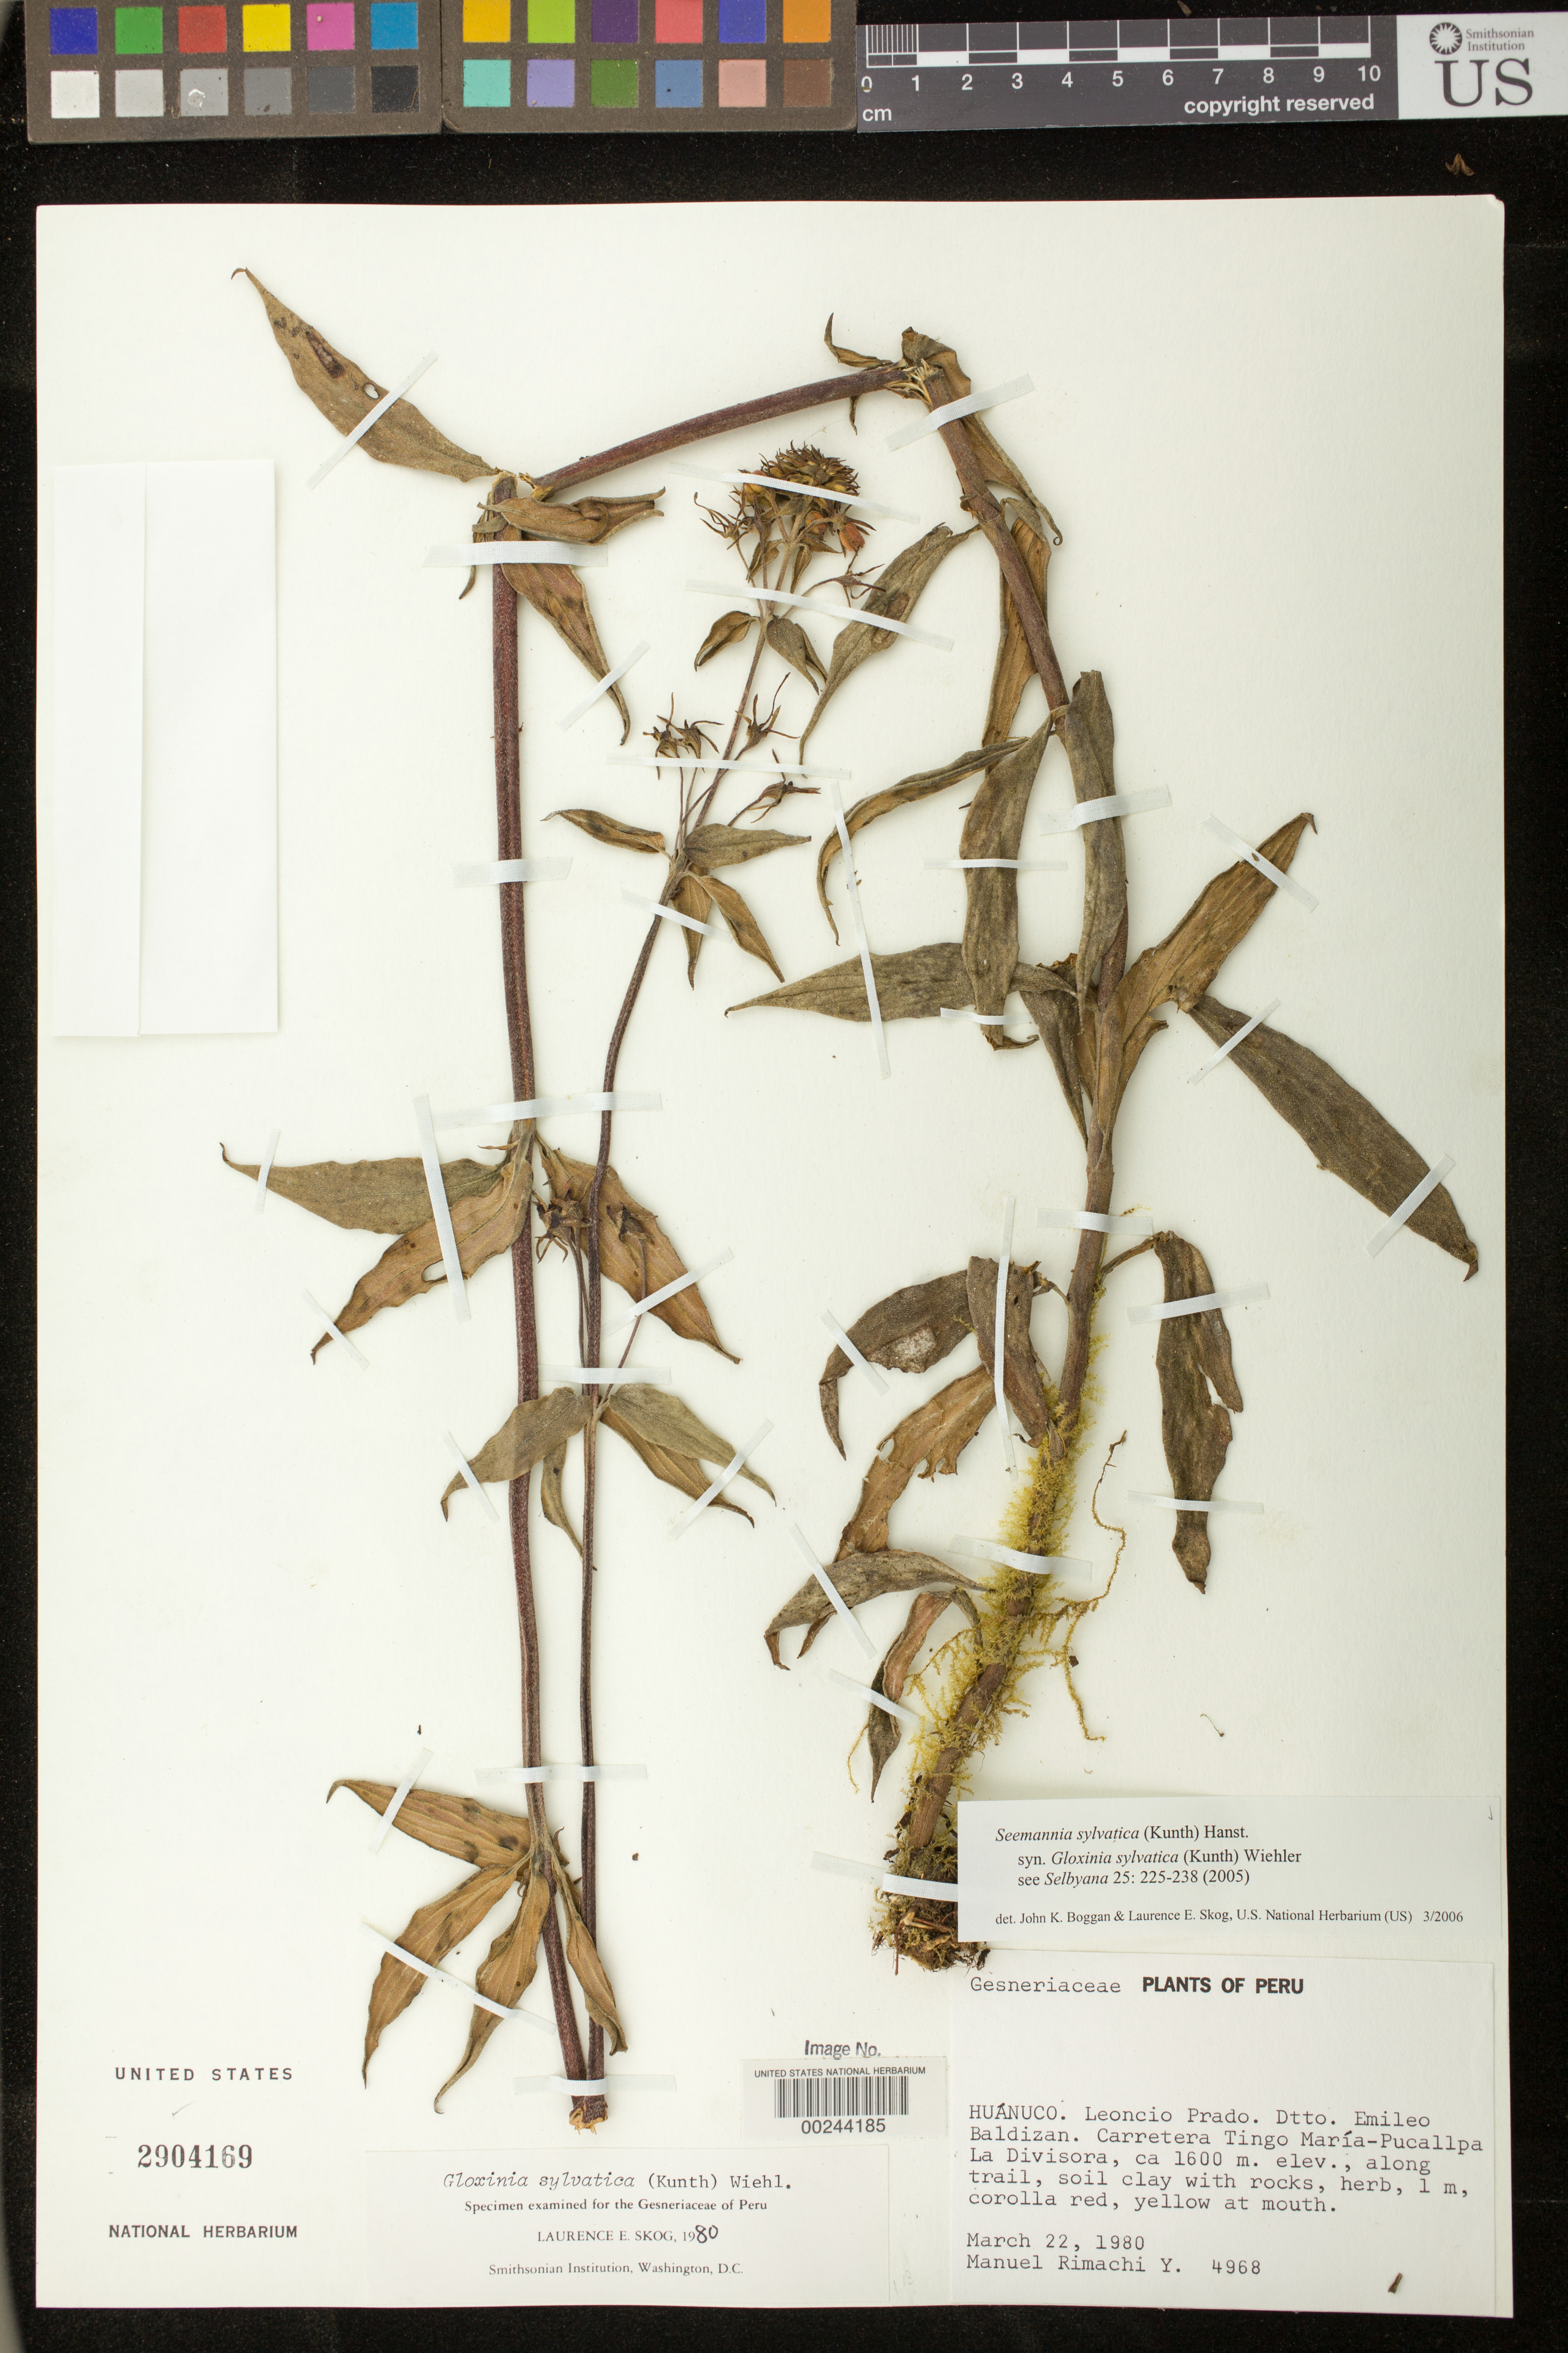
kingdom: Plantae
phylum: Tracheophyta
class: Magnoliopsida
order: Lamiales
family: Gesneriaceae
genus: Seemannia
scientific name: Seemannia sylvatica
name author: (Kunth) Hanst.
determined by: Boggan, J. K.; Skog, L. E.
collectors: M. Rimachi Y.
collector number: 4968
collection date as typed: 22 Mar 1980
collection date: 1980-03-22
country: Peru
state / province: Huánuco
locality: Leoncio Prado, Dtto. Emileo Baldizan; Carretera Tingo María-Pucallpa La Divisora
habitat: along trail, soil clay with rocks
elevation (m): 1600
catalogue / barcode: US 2904169